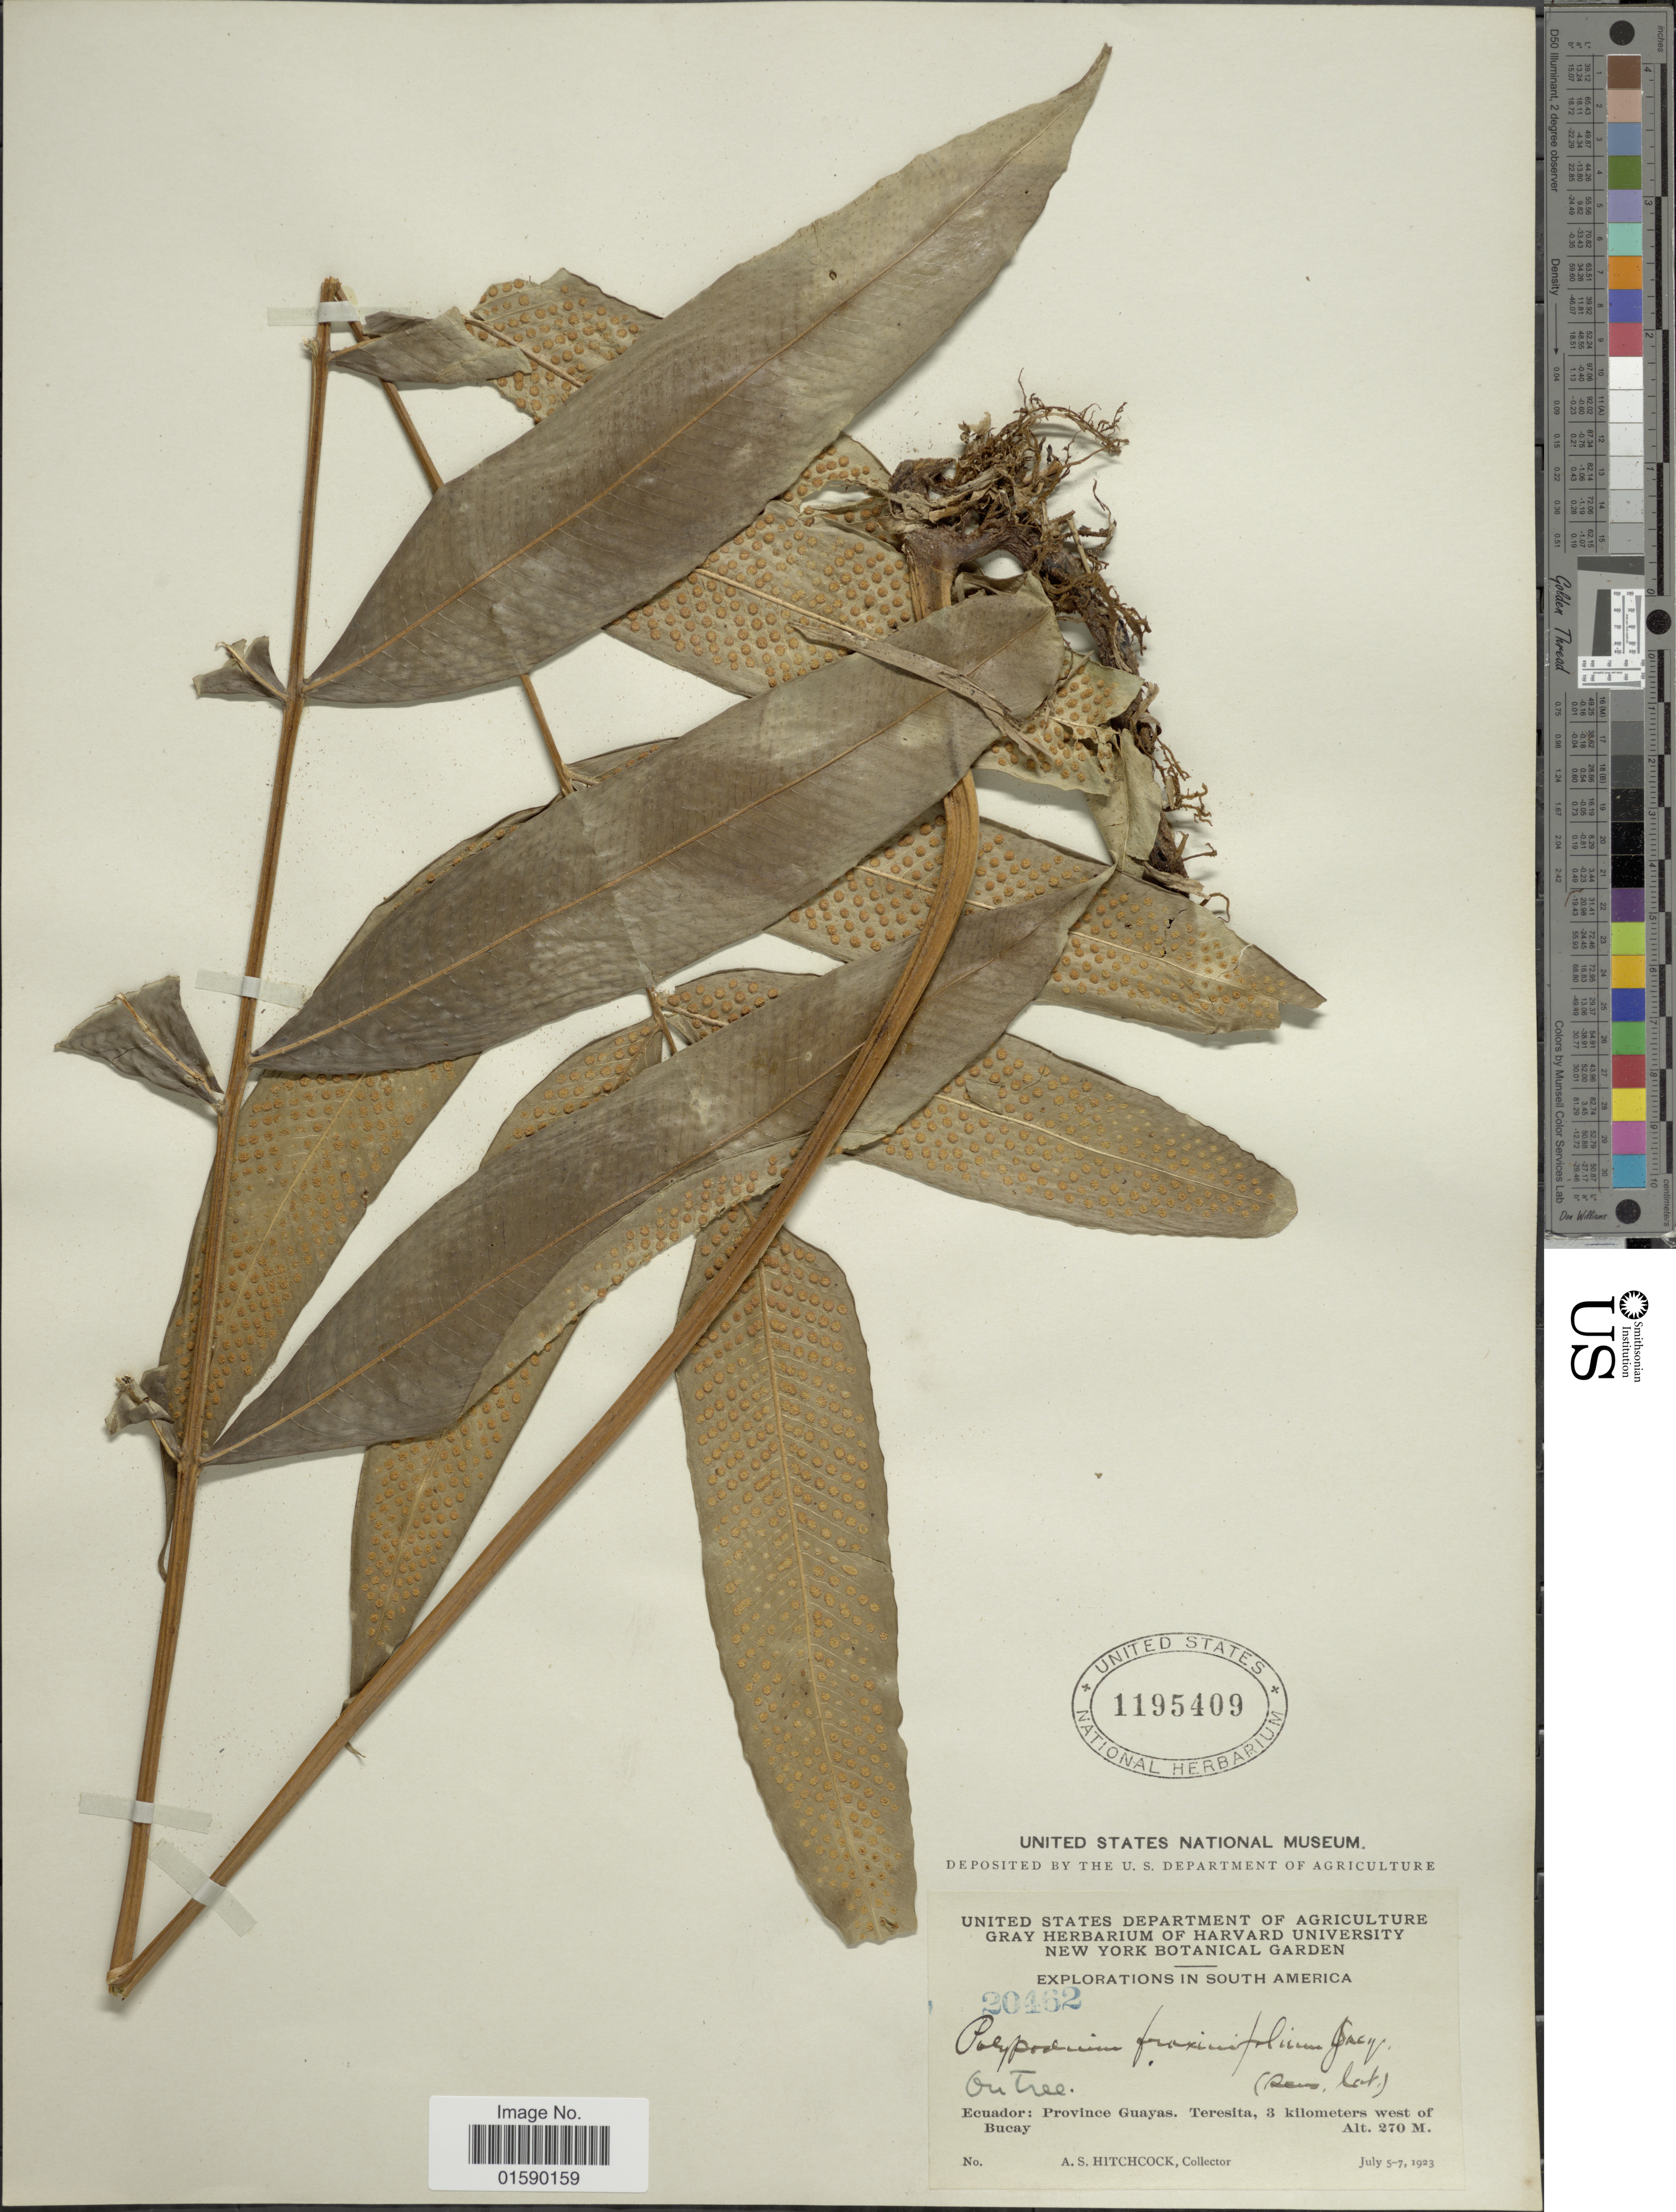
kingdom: Plantae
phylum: Tracheophyta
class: Polypodiopsida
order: Polypodiales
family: Polypodiaceae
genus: Aglaomorpha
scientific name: Aglaomorpha heraclea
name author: (Kunze) Copel.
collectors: A. S. Hitchcock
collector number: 20462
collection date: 1923-07-05/1923-07-07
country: Ecuador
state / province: Guayas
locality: South America, Ecuador: Province Guayas, Teresita, 3 kilometers west of Bucay.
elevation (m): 270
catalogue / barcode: US 1195409